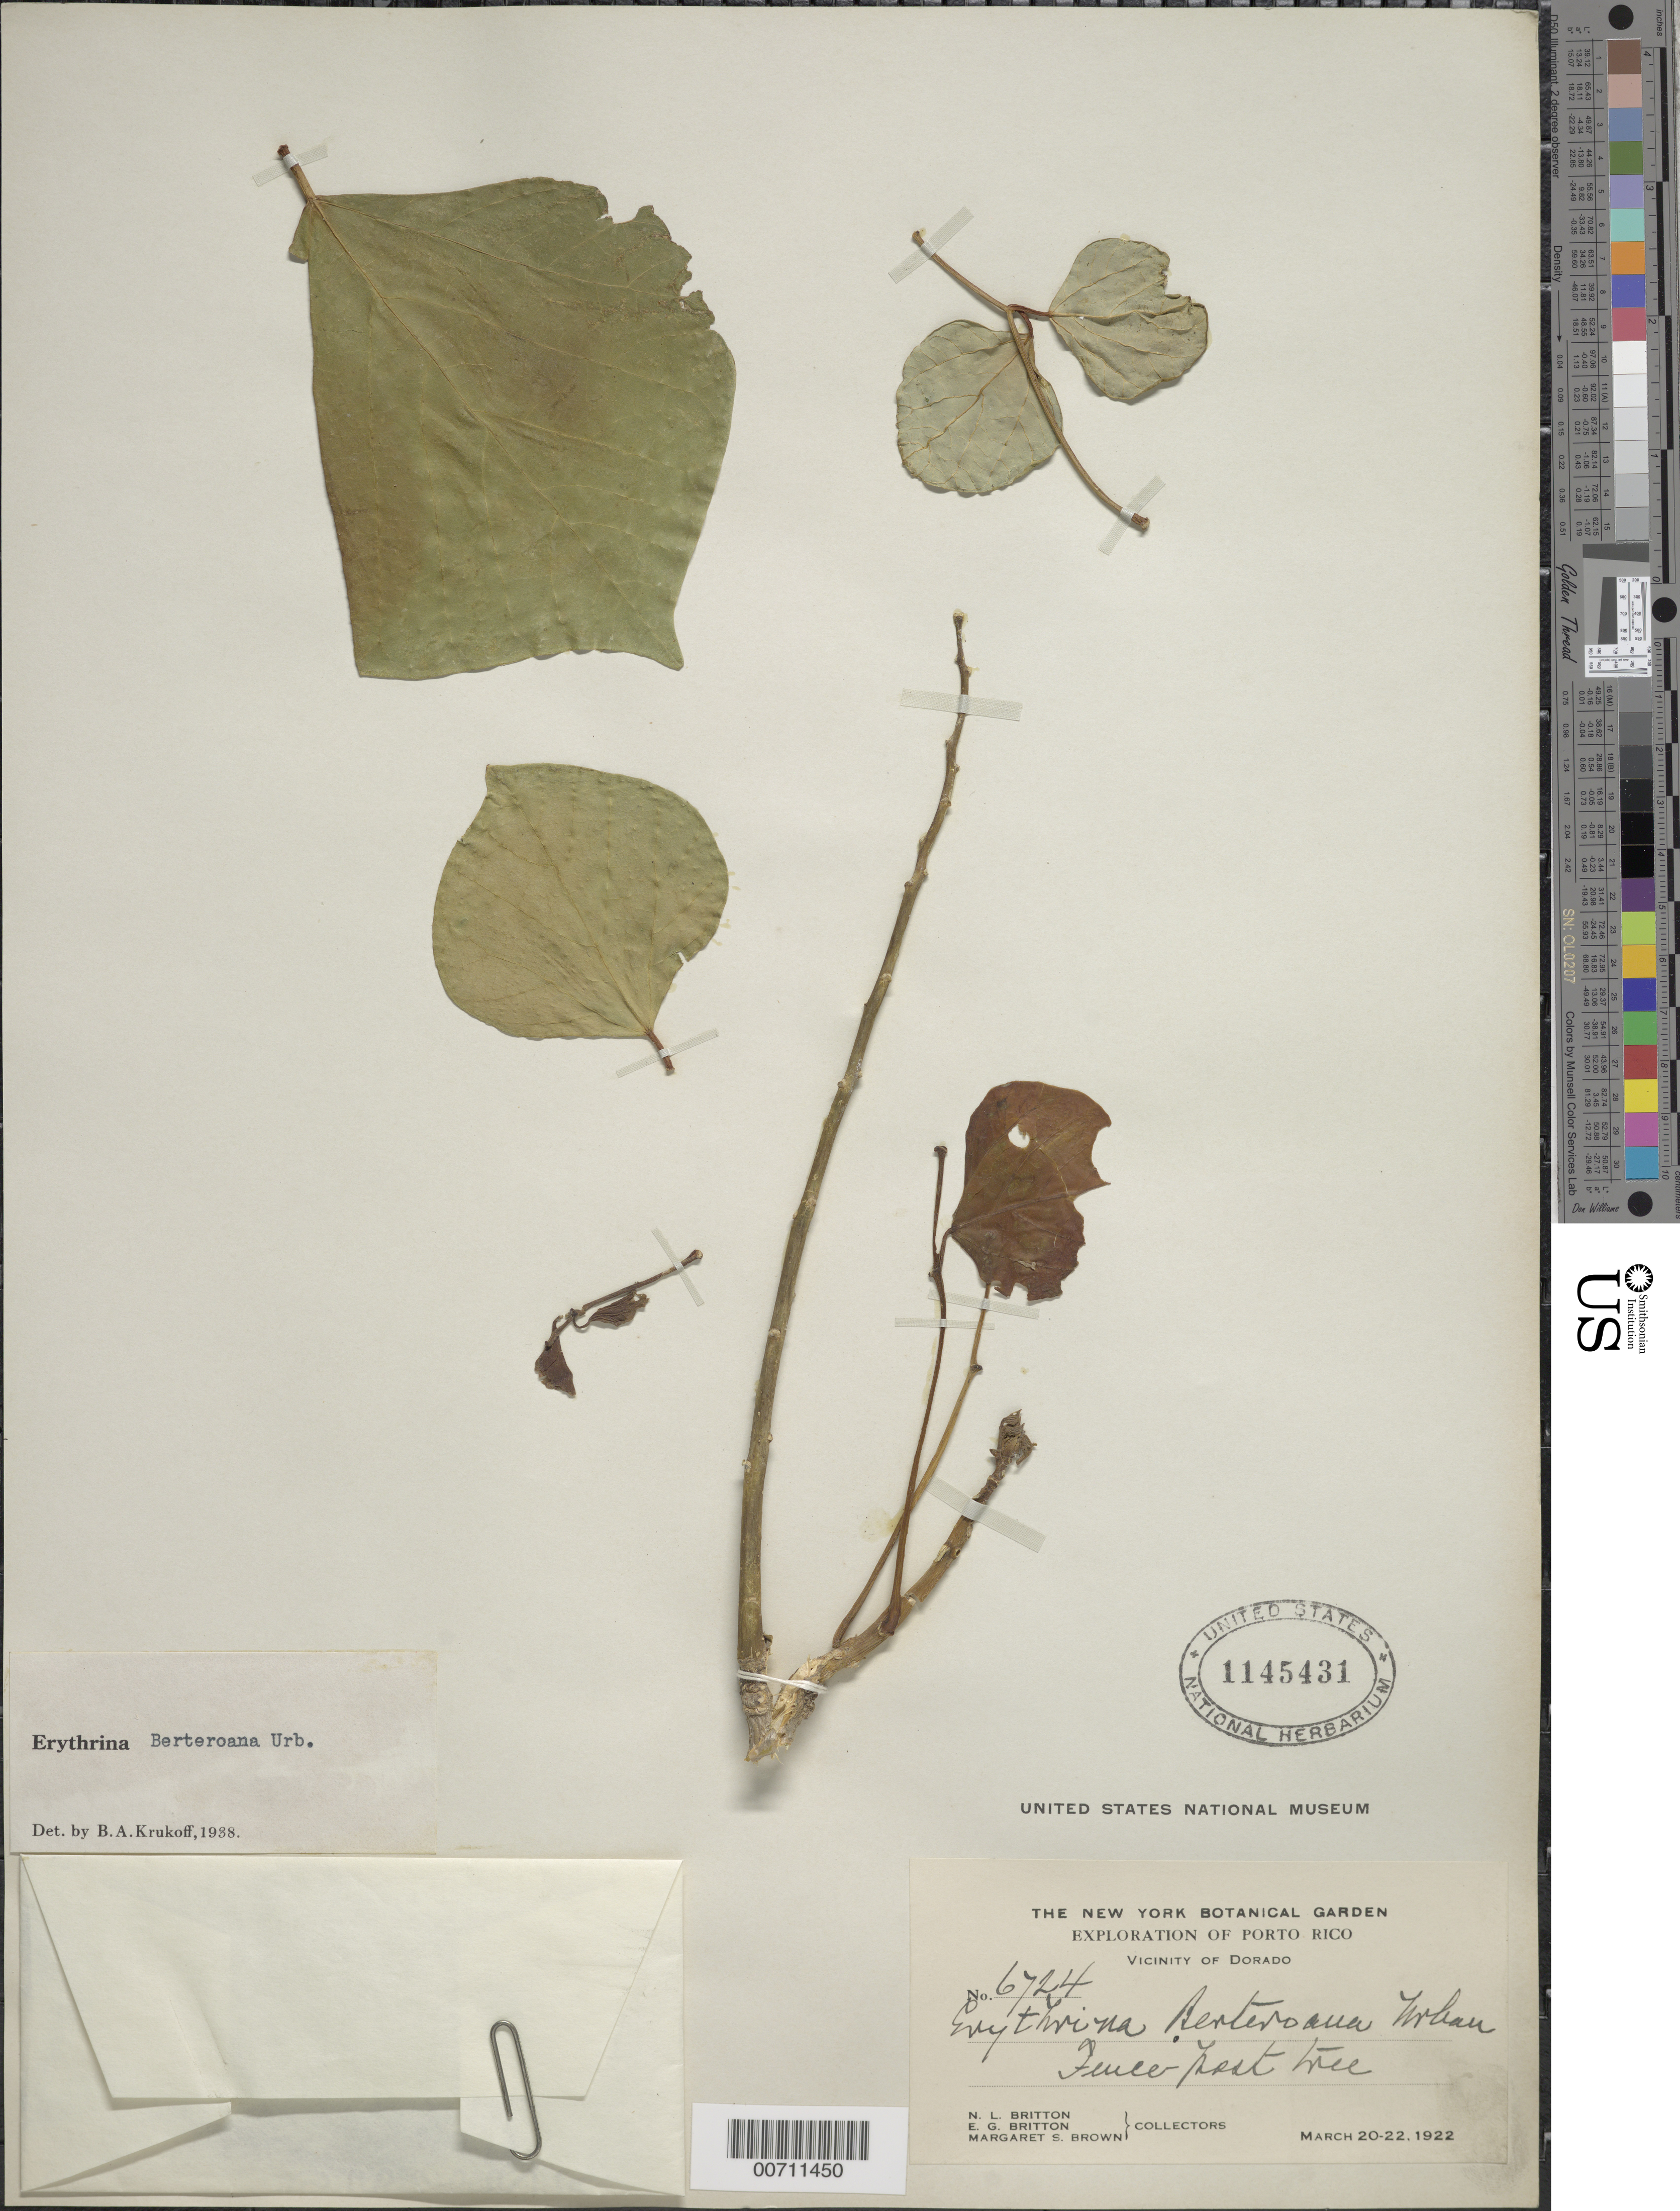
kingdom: Plantae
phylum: Tracheophyta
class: Magnoliopsida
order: Fabales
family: Fabaceae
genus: Erythrina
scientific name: Erythrina berteroana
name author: Urb.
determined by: Krukoff, B. A.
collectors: N. Britton, E. G. Britton & M. S. Brown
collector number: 6724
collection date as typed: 20 Mar 1922 to 22 Mar 1922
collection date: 1922-03-20/1922-03-22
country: Puerto Rico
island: Greater Antilles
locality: Dorado, vic of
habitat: Fence post tree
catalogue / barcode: US 1145431